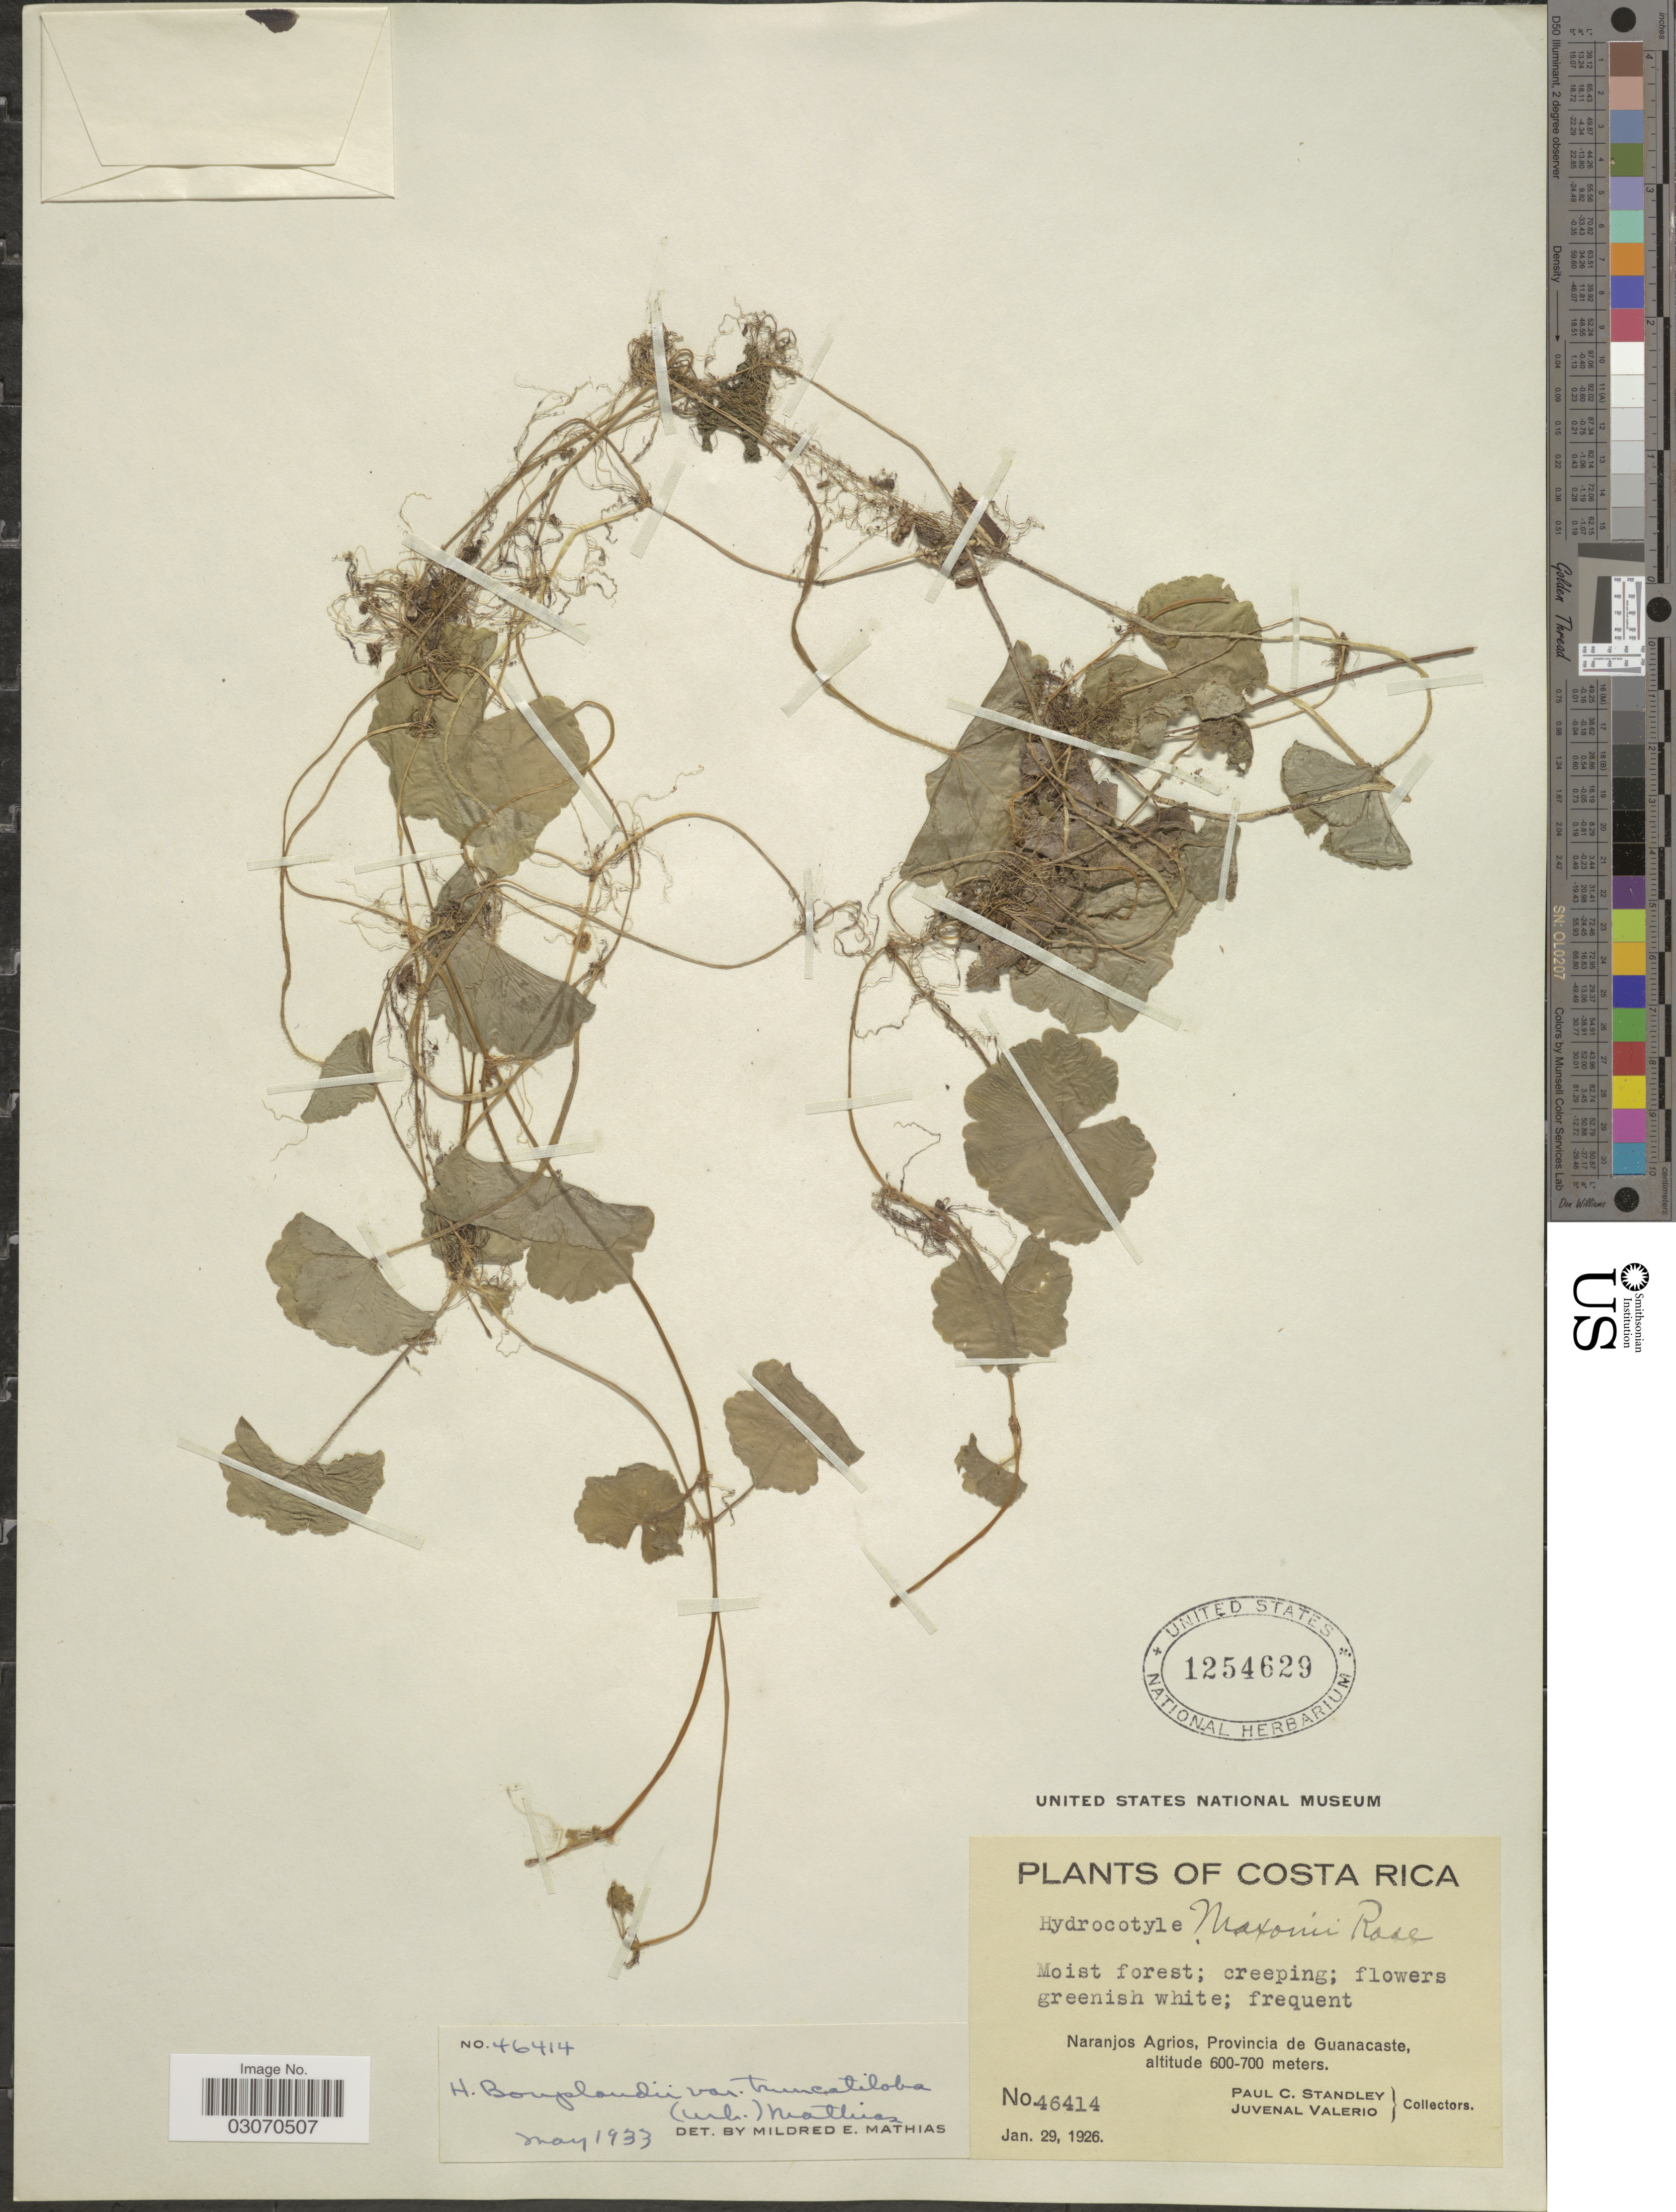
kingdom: Plantae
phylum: Tracheophyta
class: Magnoliopsida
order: Apiales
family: Araliaceae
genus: Hydrocotyle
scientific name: Hydrocotyle leucocephala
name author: Cham. & Schltdl.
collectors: P. C. Standley & J. Valerio R.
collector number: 46414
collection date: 1926-01-29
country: Costa Rica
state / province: Guanacaste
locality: Naranjos Agrios.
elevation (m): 600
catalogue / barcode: US 1254629